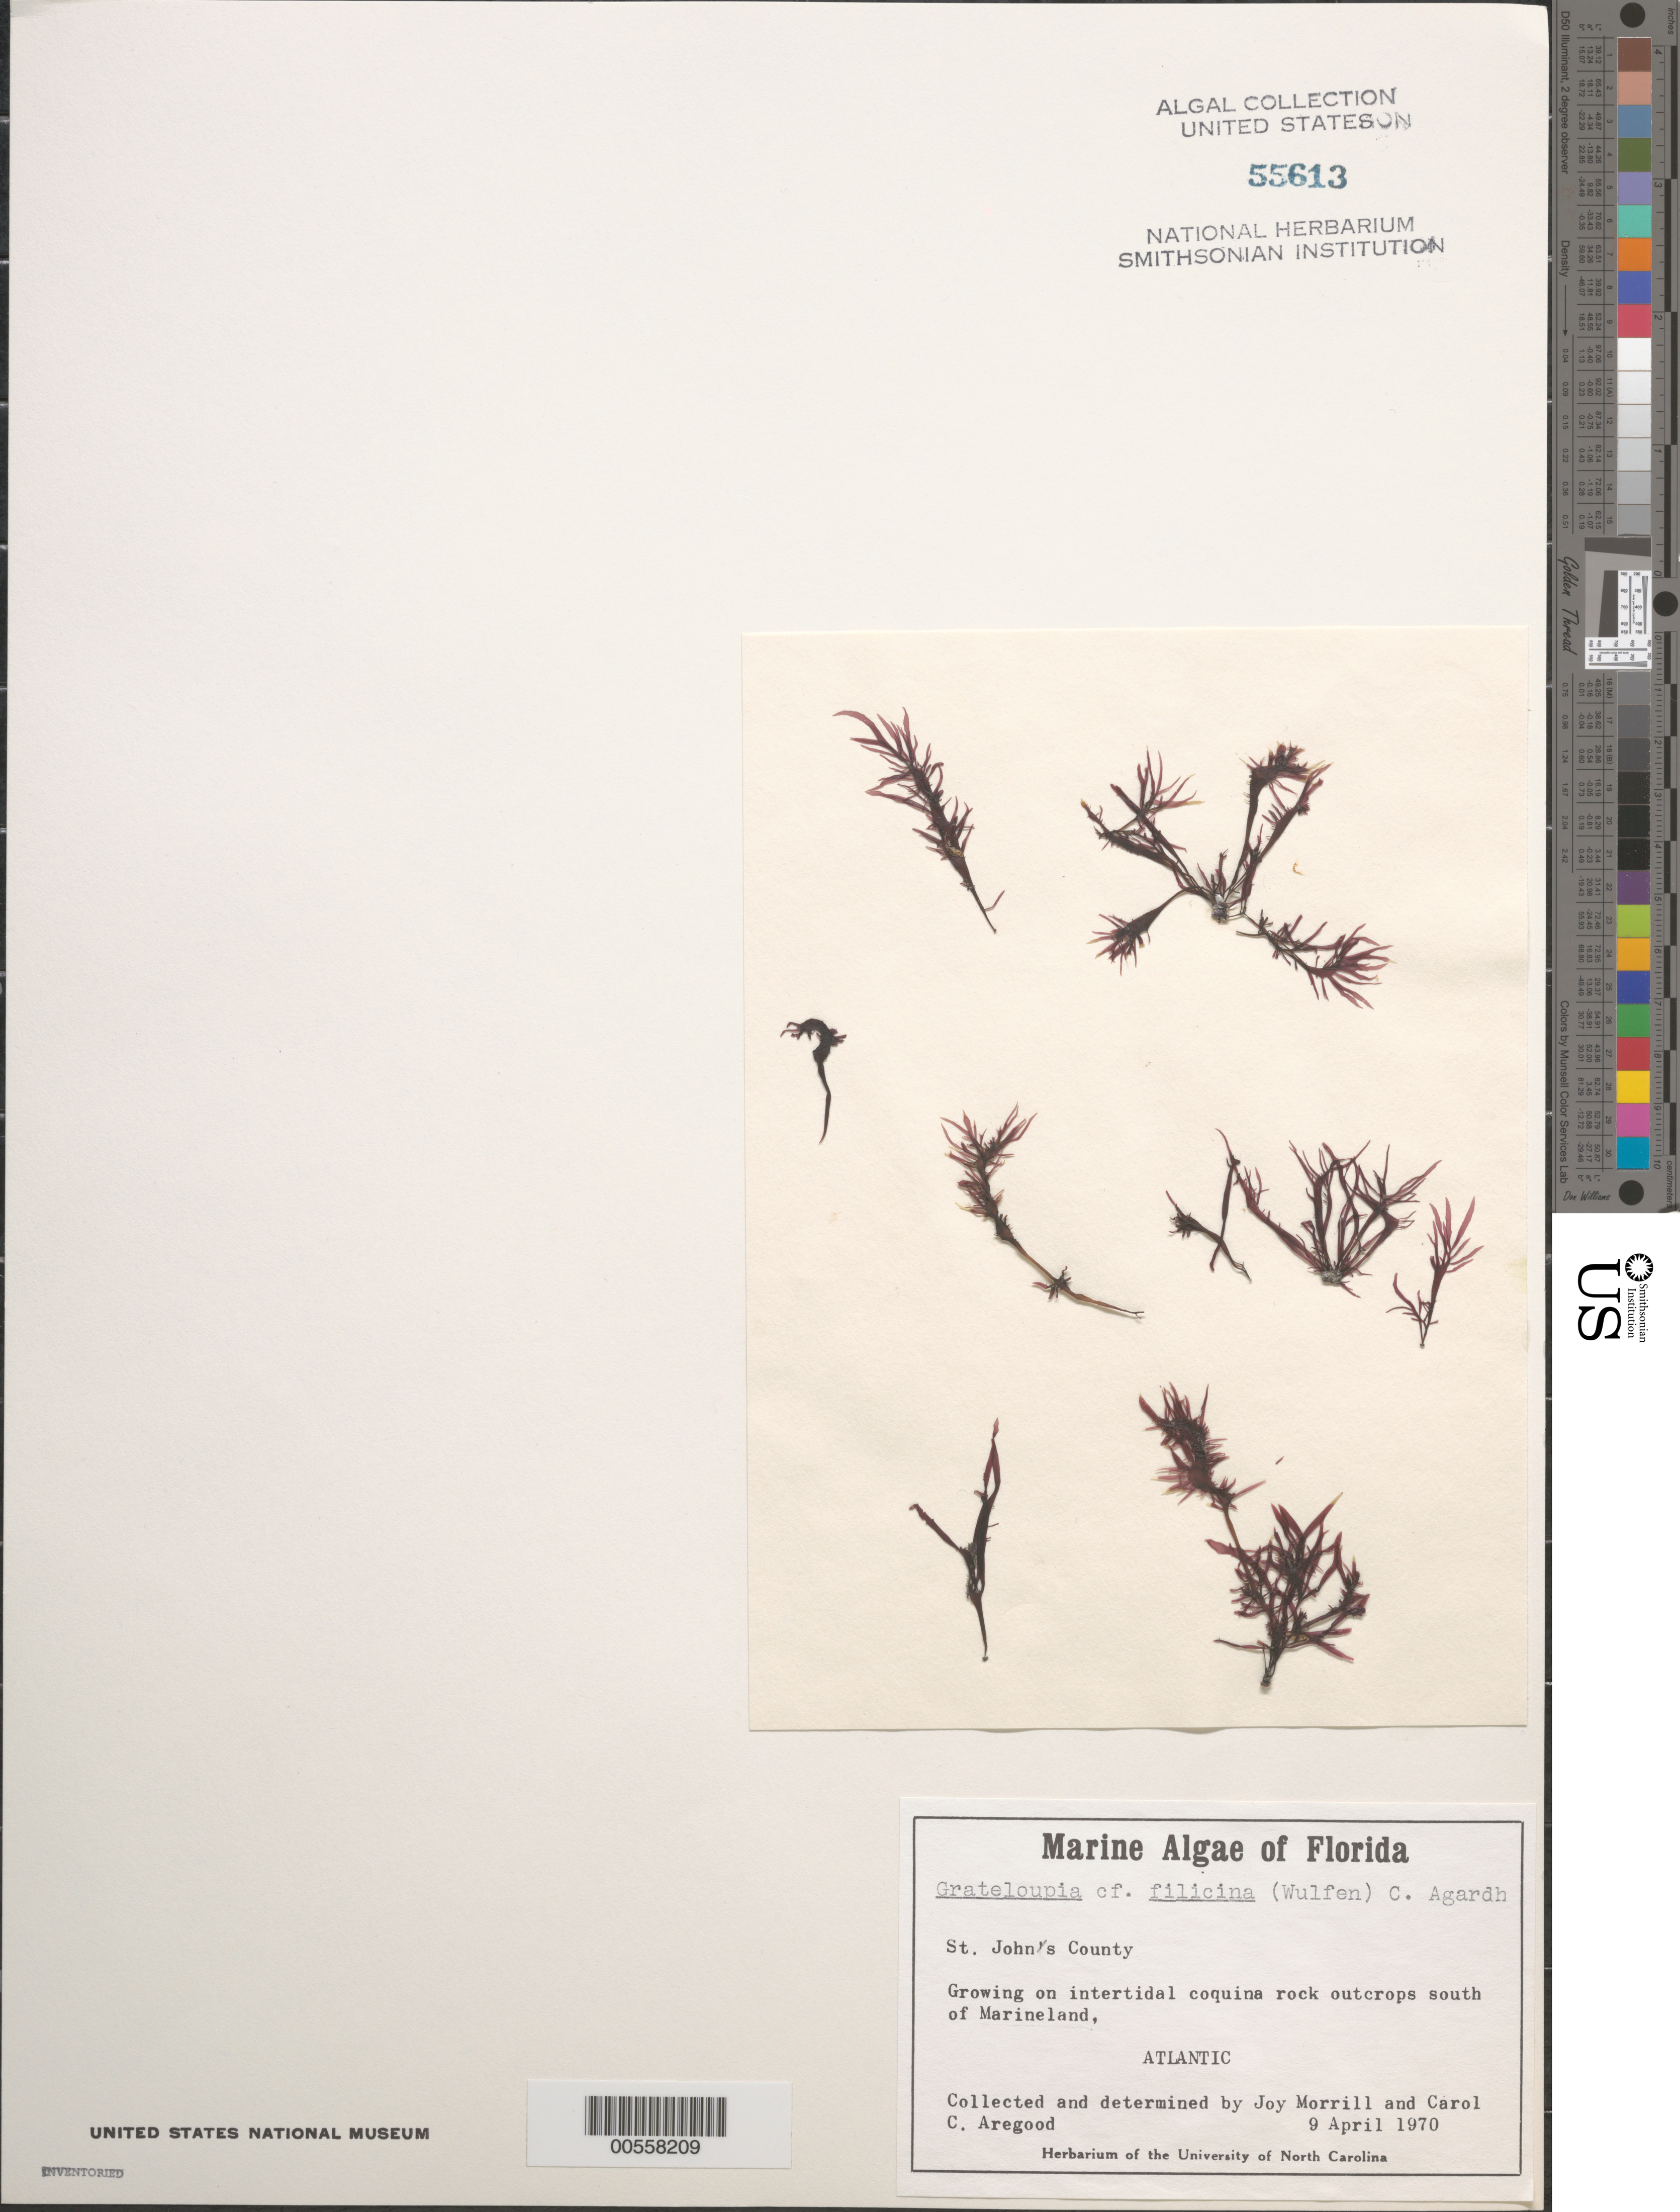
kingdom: Plantae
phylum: Rhodophyta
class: Florideophyceae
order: Halymeniales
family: Halymeniaceae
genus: Grateloupia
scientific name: Grateloupia filicina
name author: (J.V.Lamouroux) C. Agardh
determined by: Morrill, J.; Aregood, C. C.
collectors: J. Morrill & C. Aregood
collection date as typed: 09 Apr 1970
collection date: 1970-04-09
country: United States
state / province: Florida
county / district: Saint Johns County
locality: South of Marineland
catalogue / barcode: US 55613